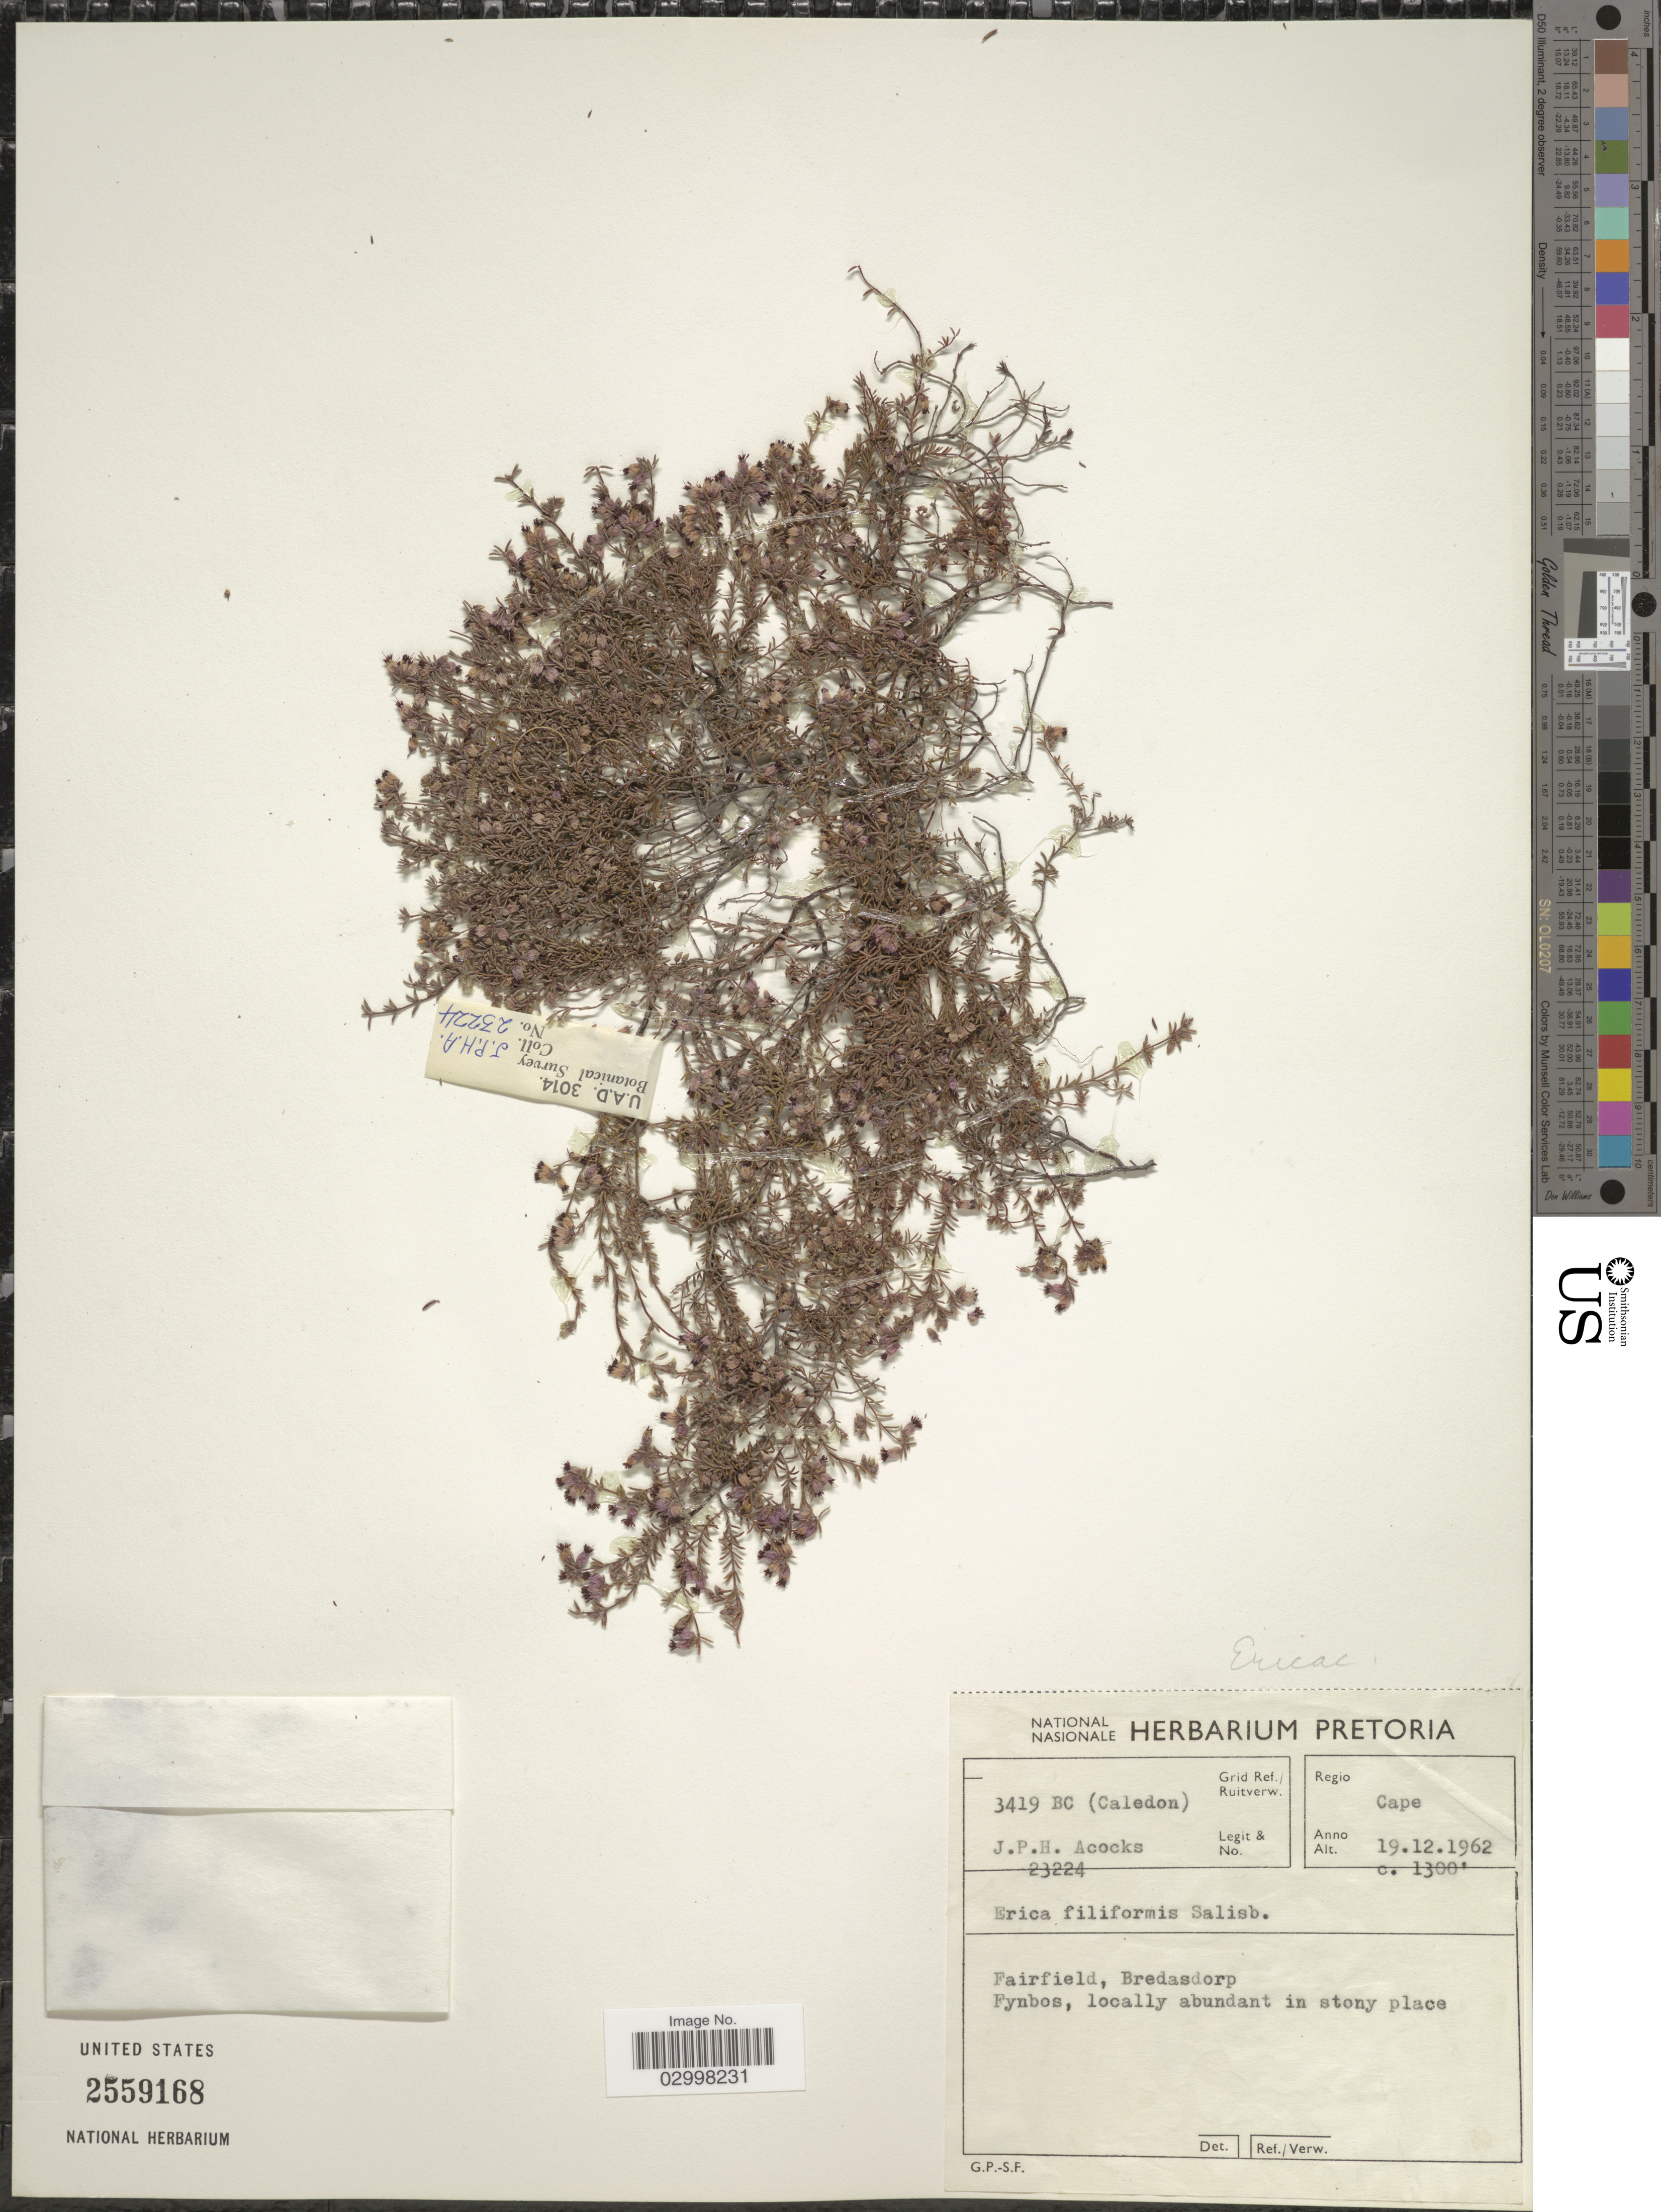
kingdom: Plantae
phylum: Tracheophyta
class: Magnoliopsida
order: Ericales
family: Ericaceae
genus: Erica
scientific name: Erica filiformis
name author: Salisb.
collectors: J. P. Acocks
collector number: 23224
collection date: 1962-12-19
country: South Africa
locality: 3419 BC (Caledon) Grid Ref./ Ruiterverw. Regio. Cape. Fairfield, Bredasdorp.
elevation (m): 396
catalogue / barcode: US 2559168